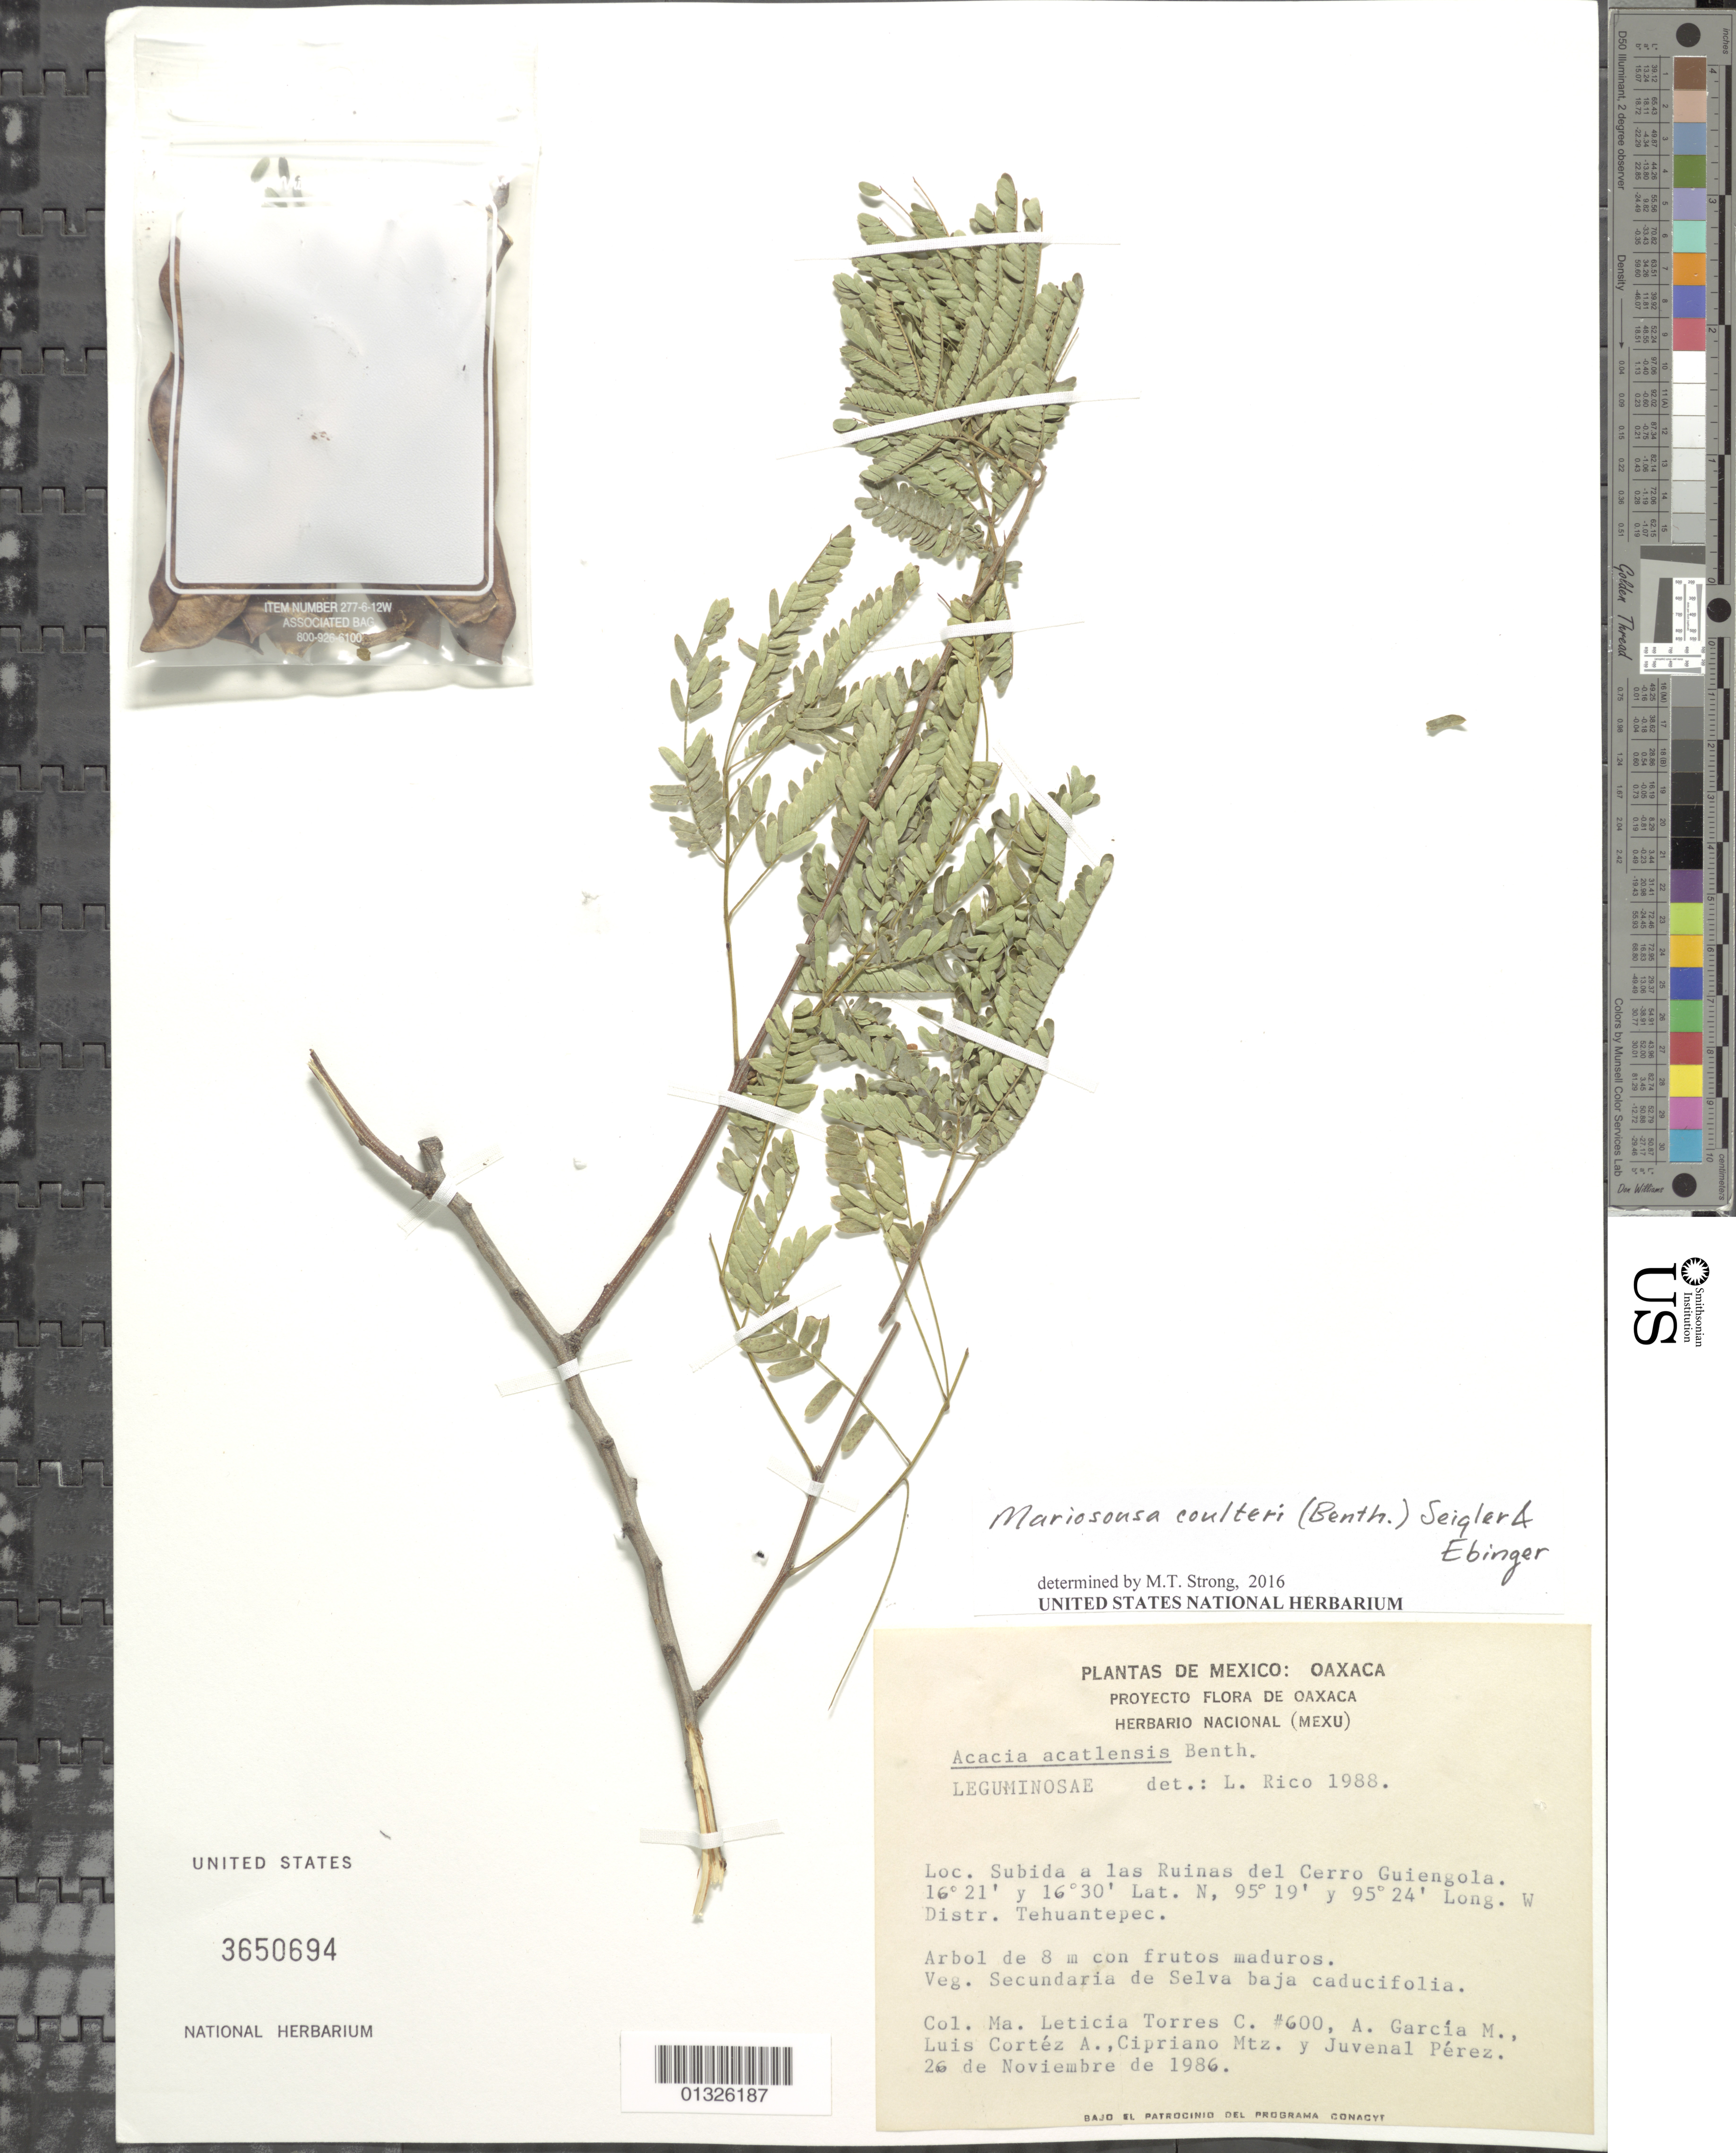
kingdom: Plantae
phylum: Tracheophyta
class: Magnoliopsida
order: Fabales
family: Fabaceae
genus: Mariosousa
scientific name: Mariosousa coulteri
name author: (Benth.) Seigler & Ebinger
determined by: Strong, M. T., (US), Smithsonian Institution - National Museum of Natural History (UNITED STATES)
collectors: M. L. Torres Colin, A. Garcia, L. Cortéz, C. Martínez & J. Pérez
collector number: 600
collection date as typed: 26 de Noviembre de 1986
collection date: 1986-11-26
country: Mexico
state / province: Oaxaca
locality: Distr. Tehuantepec. Subida a las Ruinas del Cerro Guiengola.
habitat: Secundaria de Selva baja caducifolia.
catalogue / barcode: US 3650694